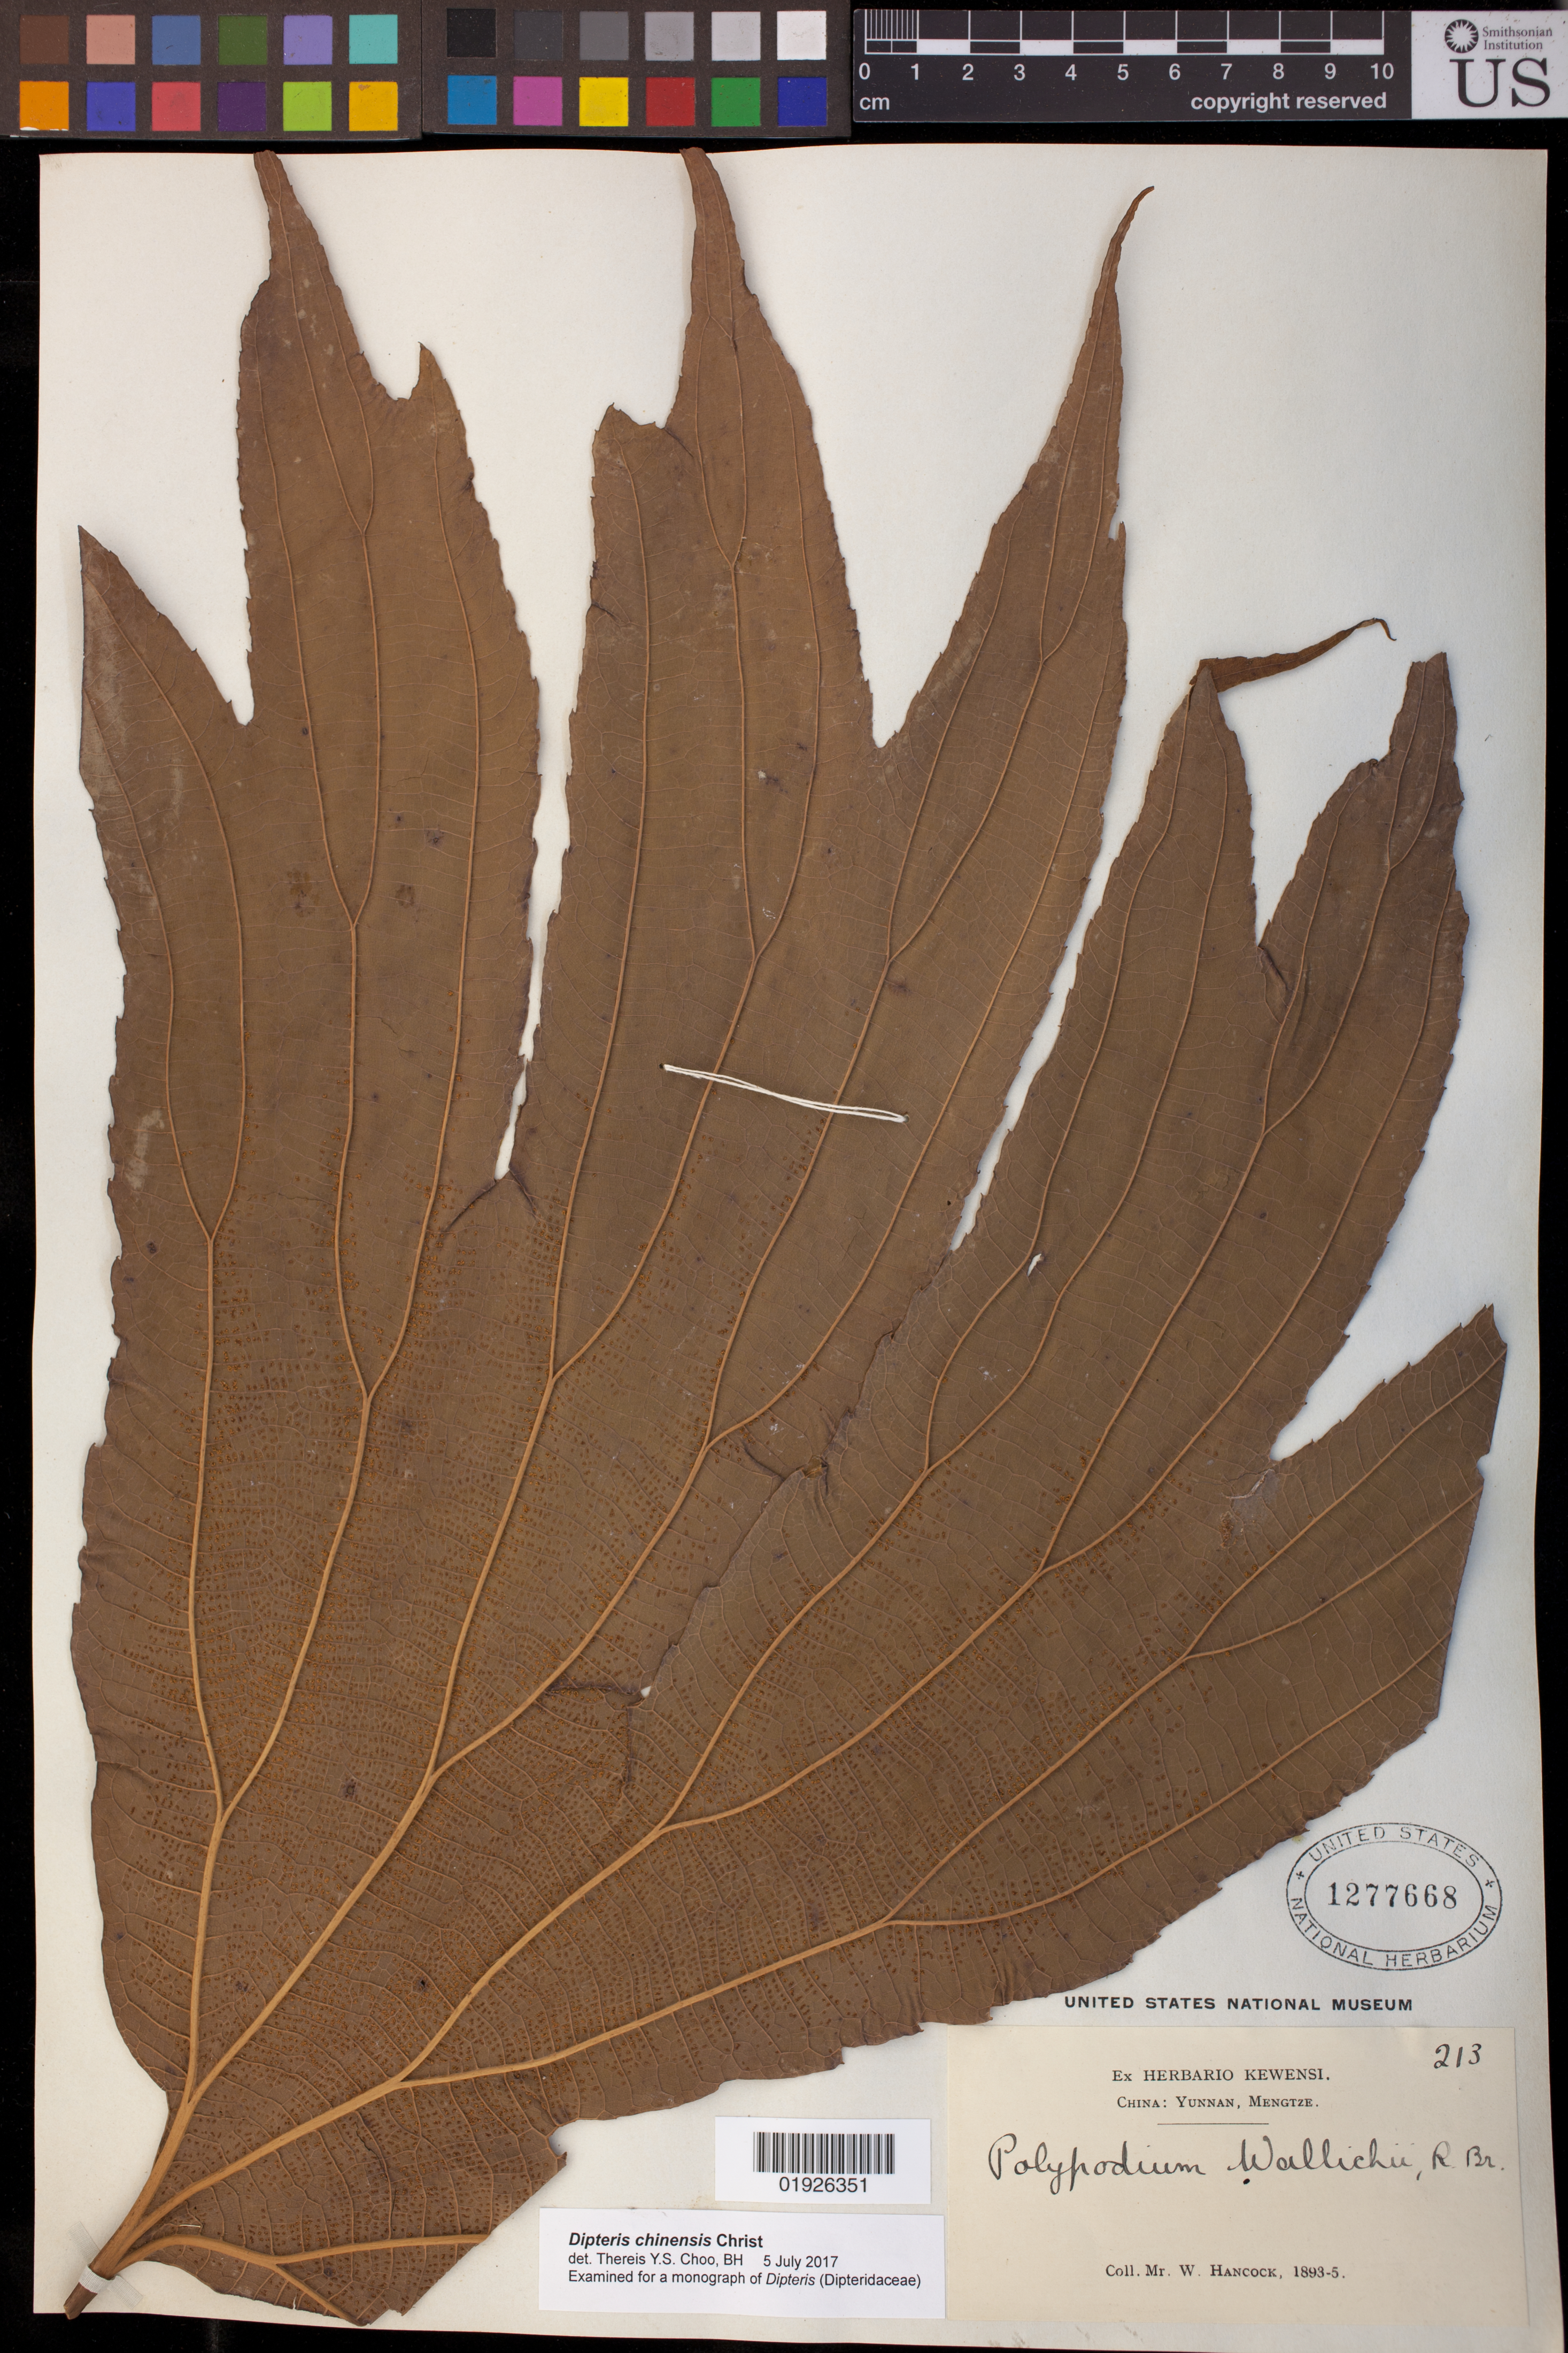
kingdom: Plantae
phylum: Tracheophyta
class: Polypodiopsida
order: Gleicheniales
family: Dipteridaceae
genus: Dipteris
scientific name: Dipteris chinensis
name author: Christ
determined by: Choo, Thereis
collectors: W. Hancock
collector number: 213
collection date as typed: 1893 to -- --- 1895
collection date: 1893/1895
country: China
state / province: Yunnan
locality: Mengtze.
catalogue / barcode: US 1277668